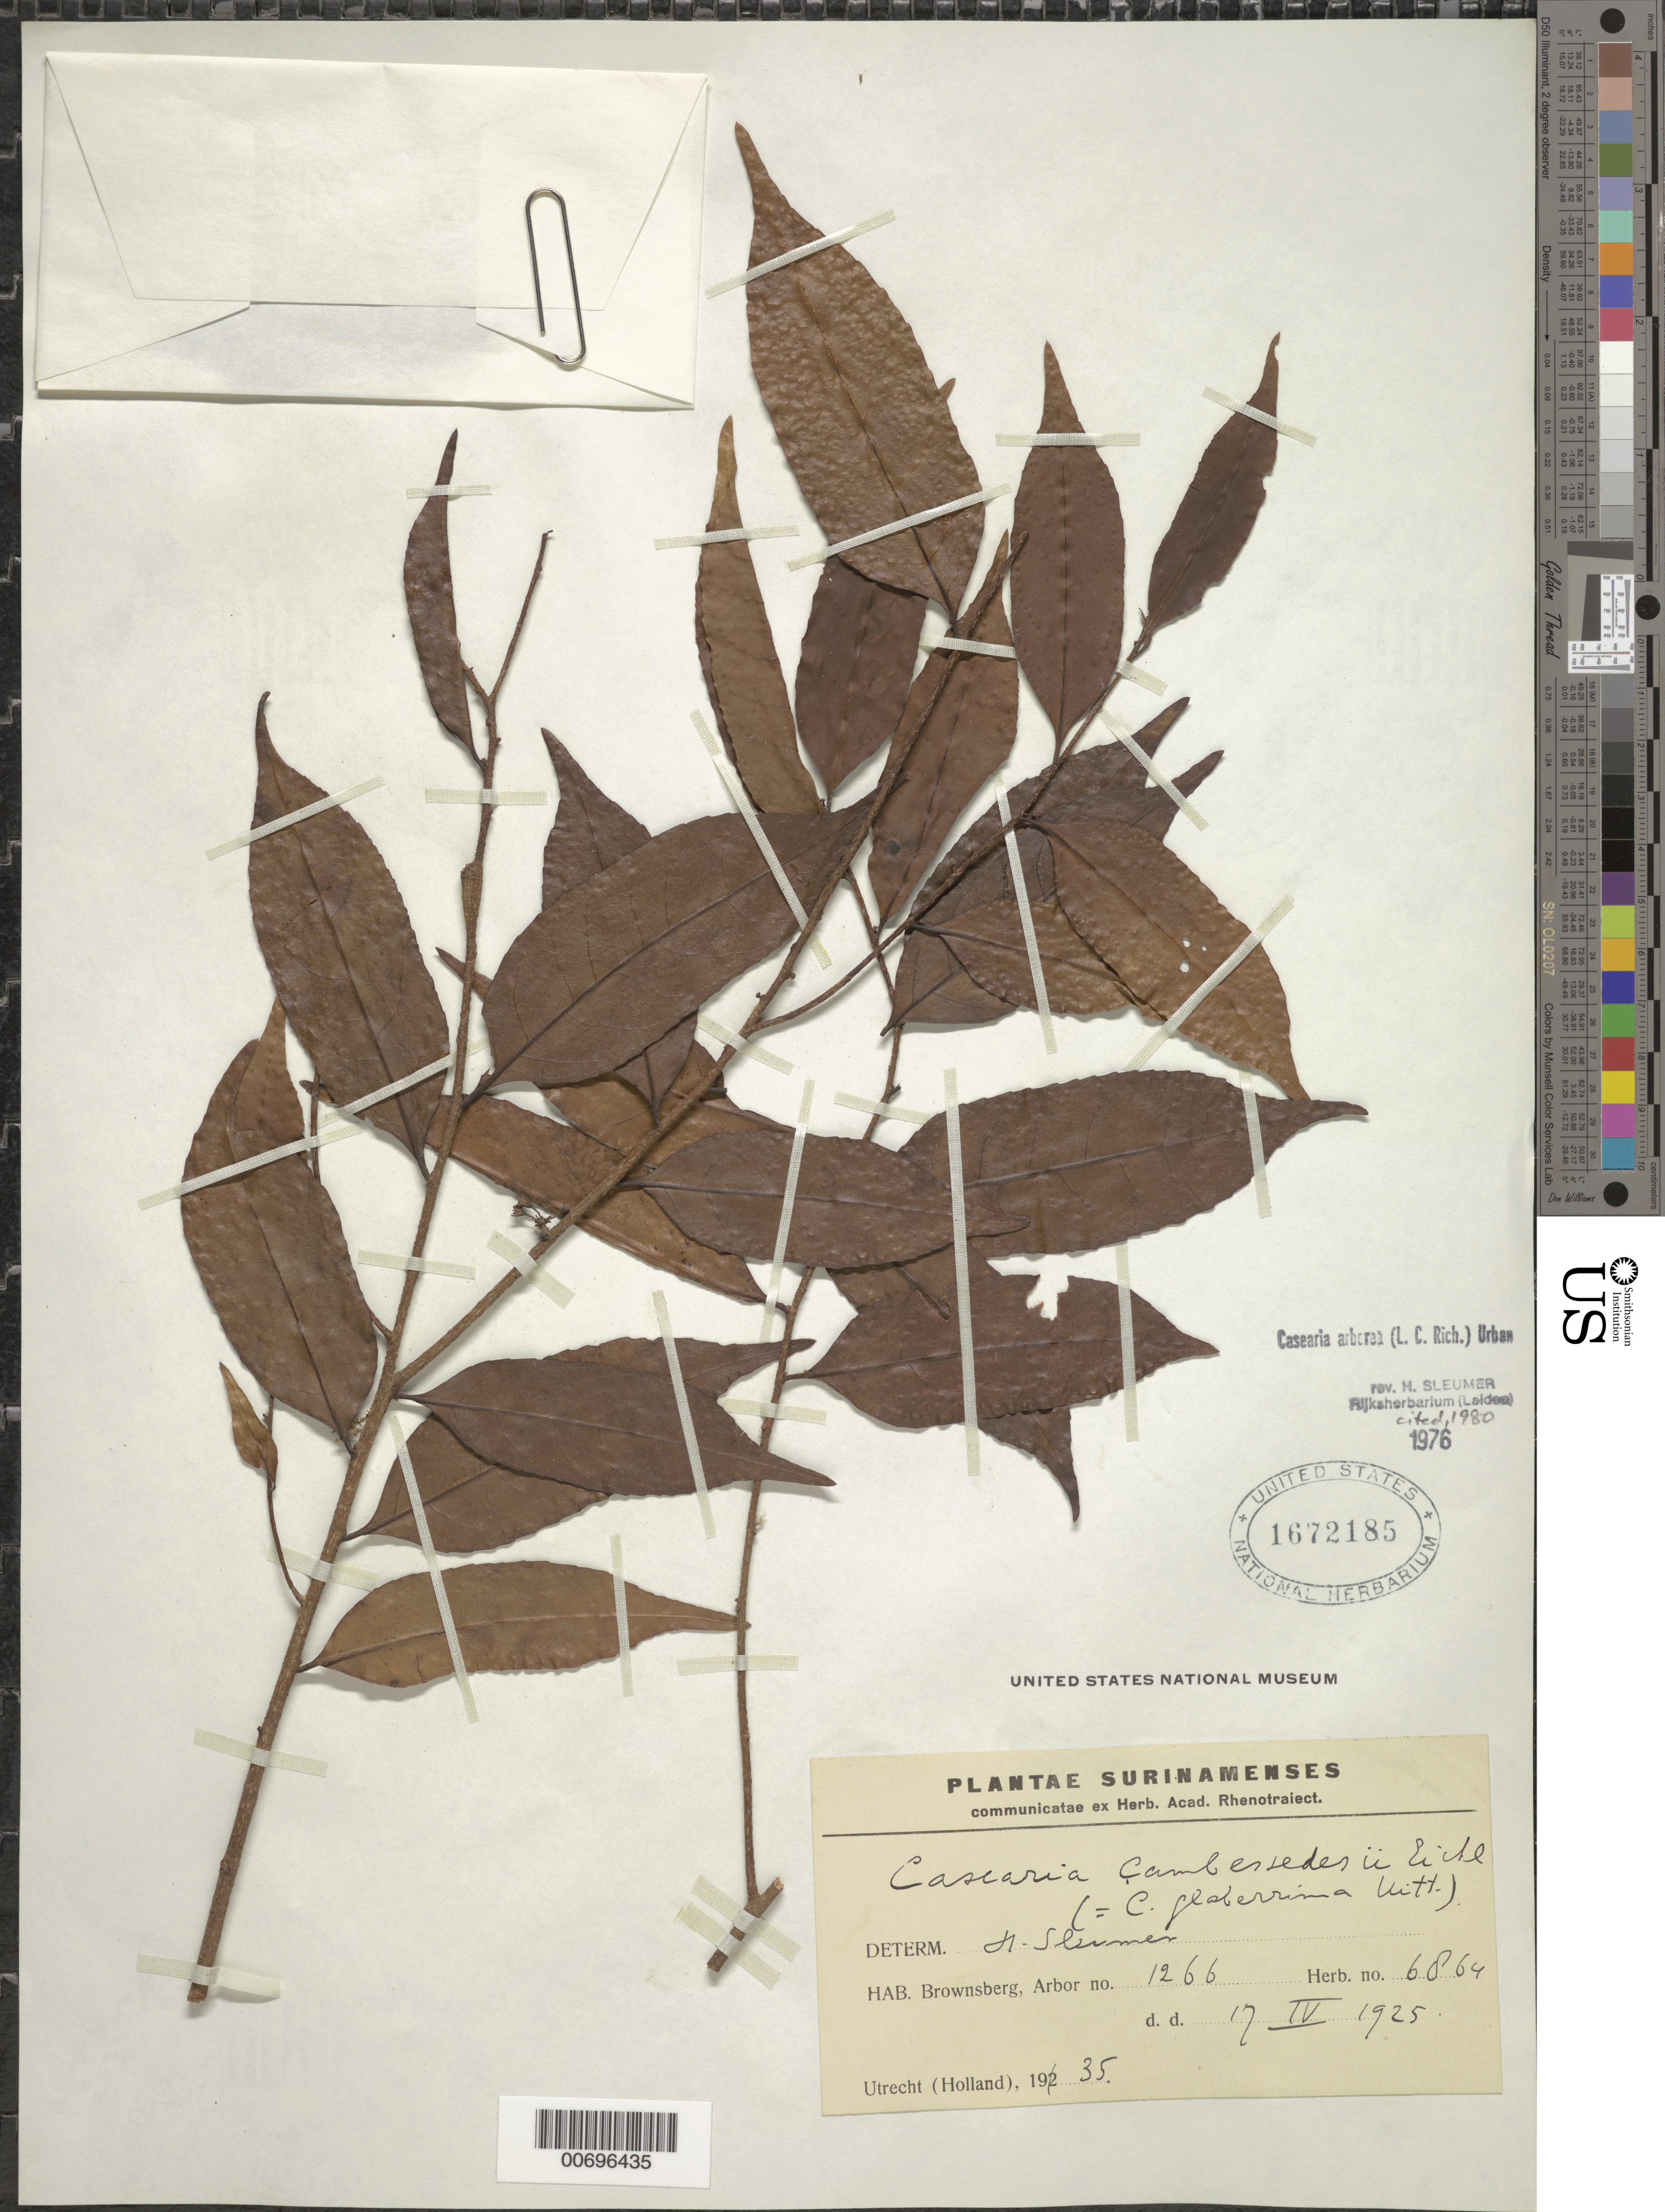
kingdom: Plantae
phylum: Tracheophyta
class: Magnoliopsida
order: Malpighiales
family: Salicaceae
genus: Casearia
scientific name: Casearia arborea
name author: (Rich.) Urb.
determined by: Sleumer, H. O.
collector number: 6864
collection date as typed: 4-May-25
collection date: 1925-05-04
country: Suriname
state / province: Brokopondo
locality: Brownsberg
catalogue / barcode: US 1672185